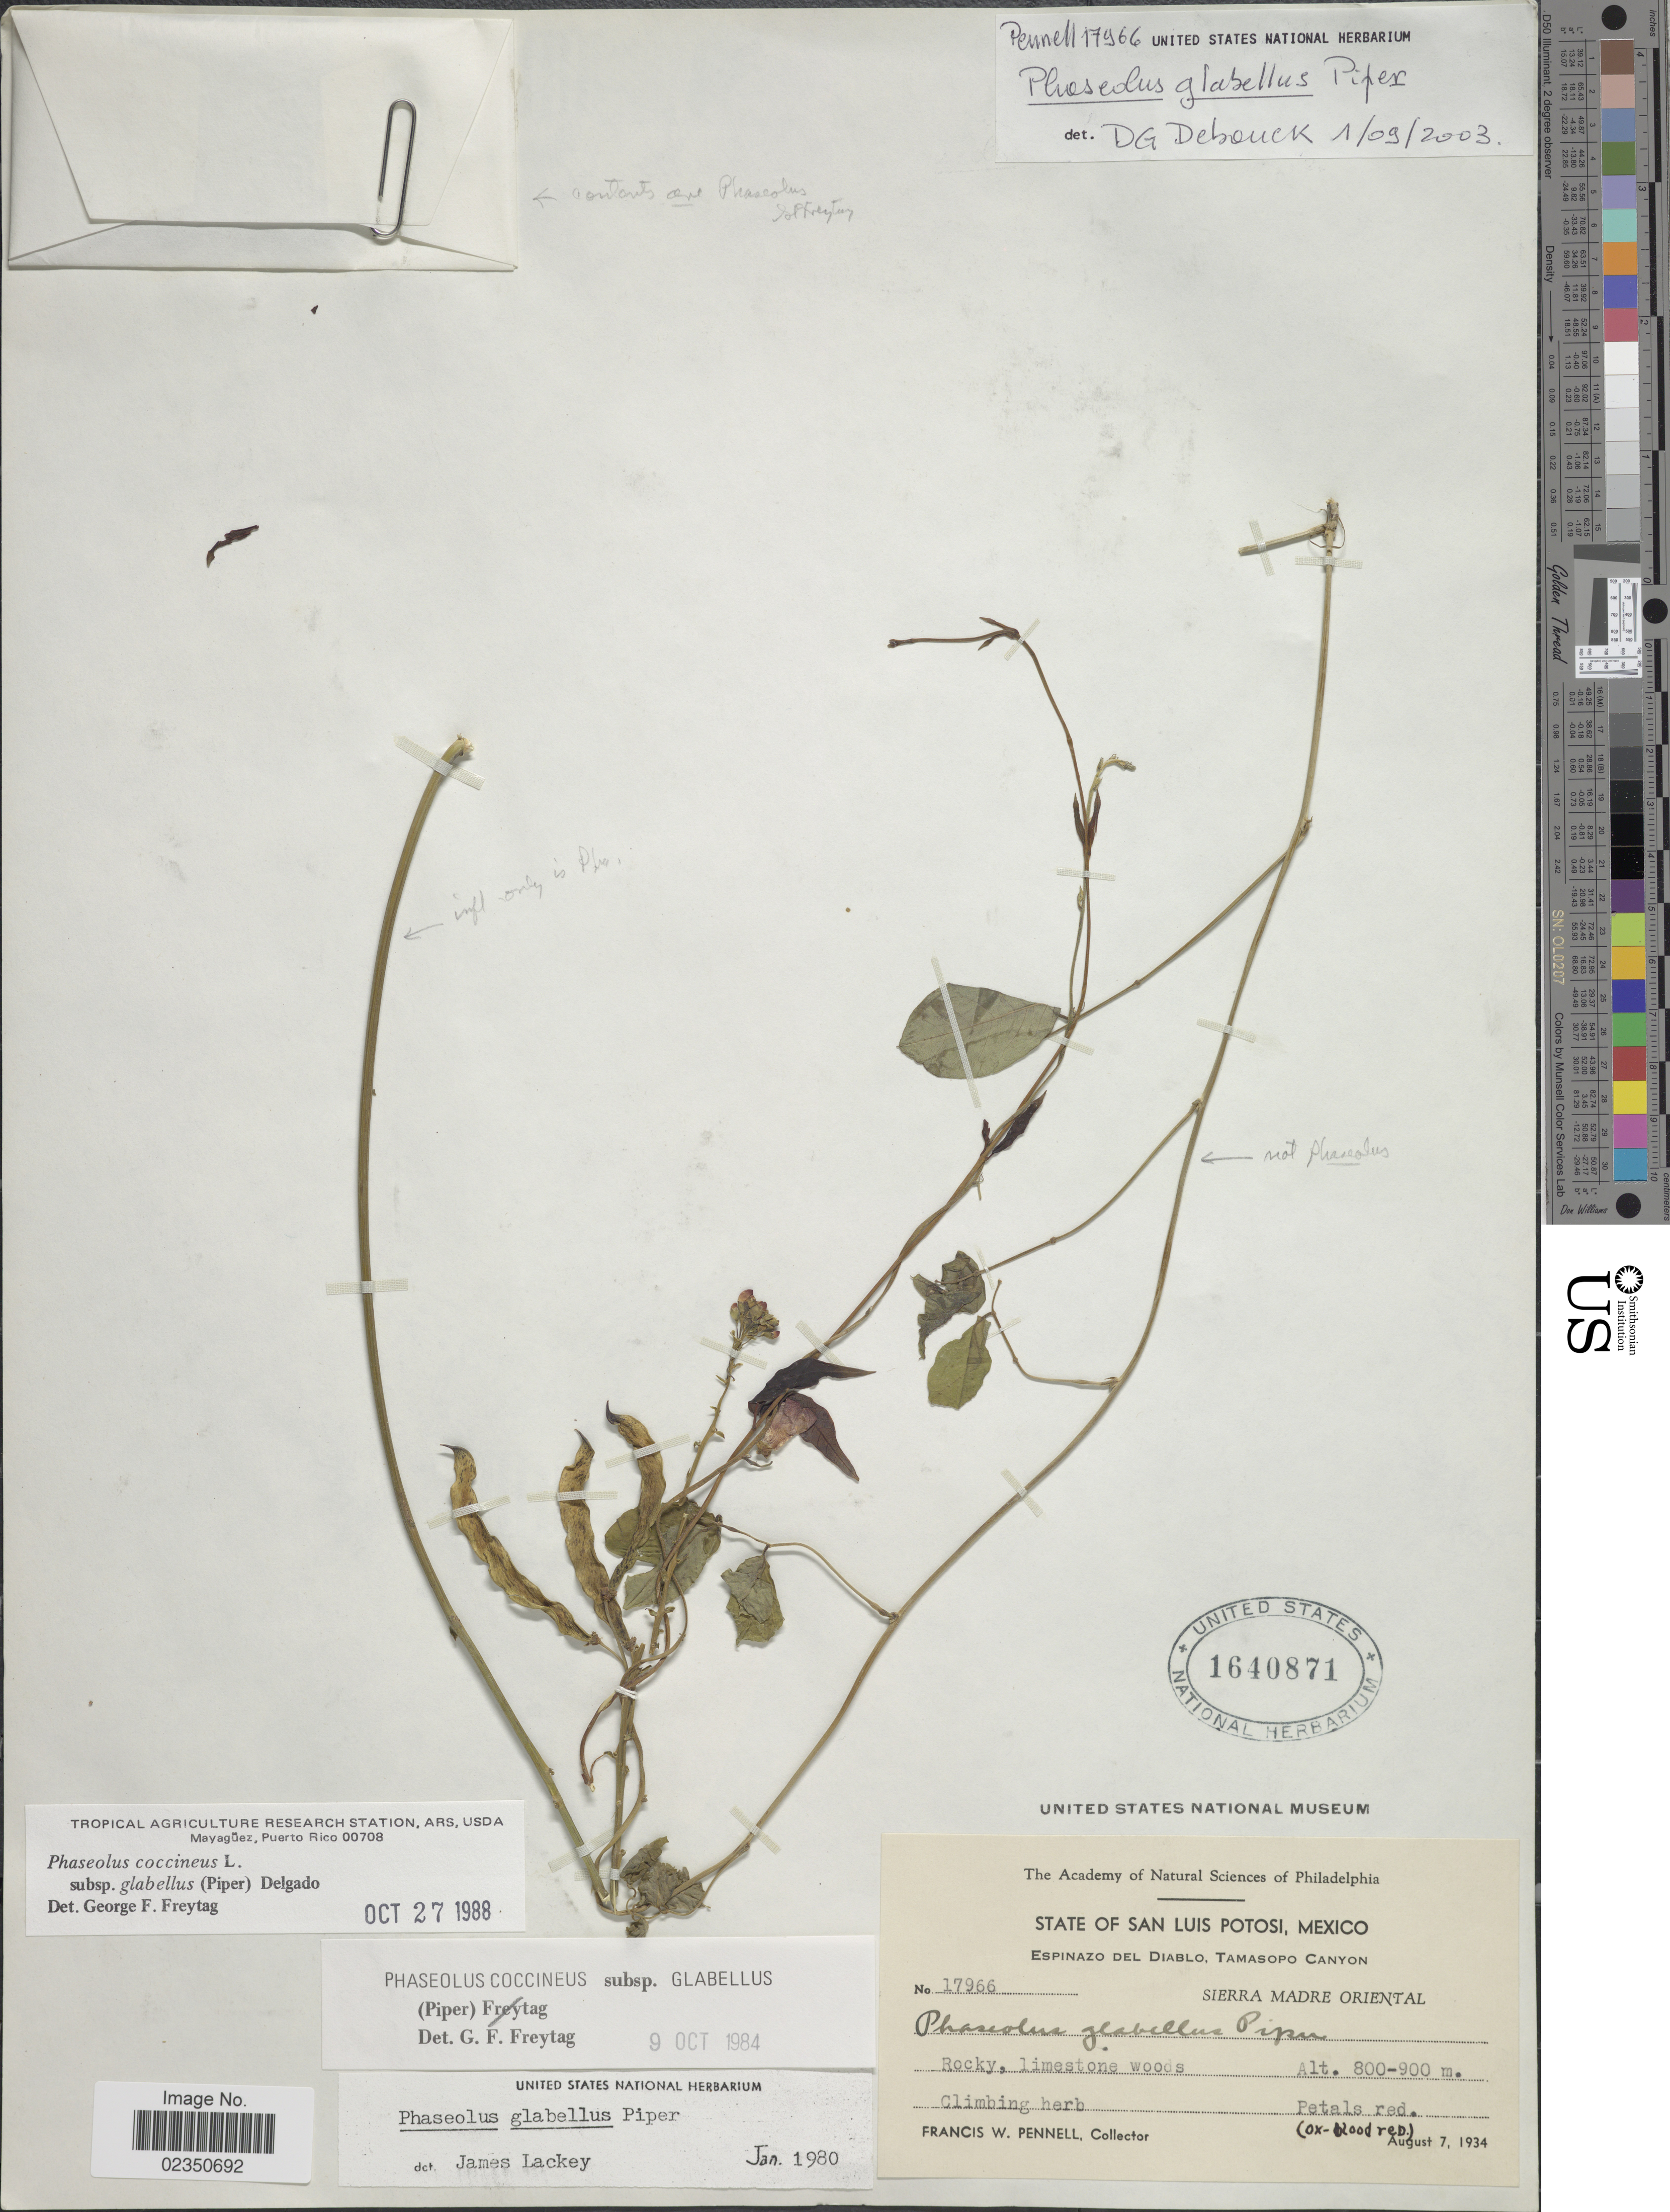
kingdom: Plantae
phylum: Tracheophyta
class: Magnoliopsida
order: Fabales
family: Fabaceae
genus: Phaseolus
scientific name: Phaseolus glabellus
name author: Piper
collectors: F. W. Pennell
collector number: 17966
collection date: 1934-08-07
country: Mexico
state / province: San Luis Potosí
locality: Epsinazo del Diablo, Tamasopo Canyon, Sierra Madre Oriental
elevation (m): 800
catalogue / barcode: US 1640871